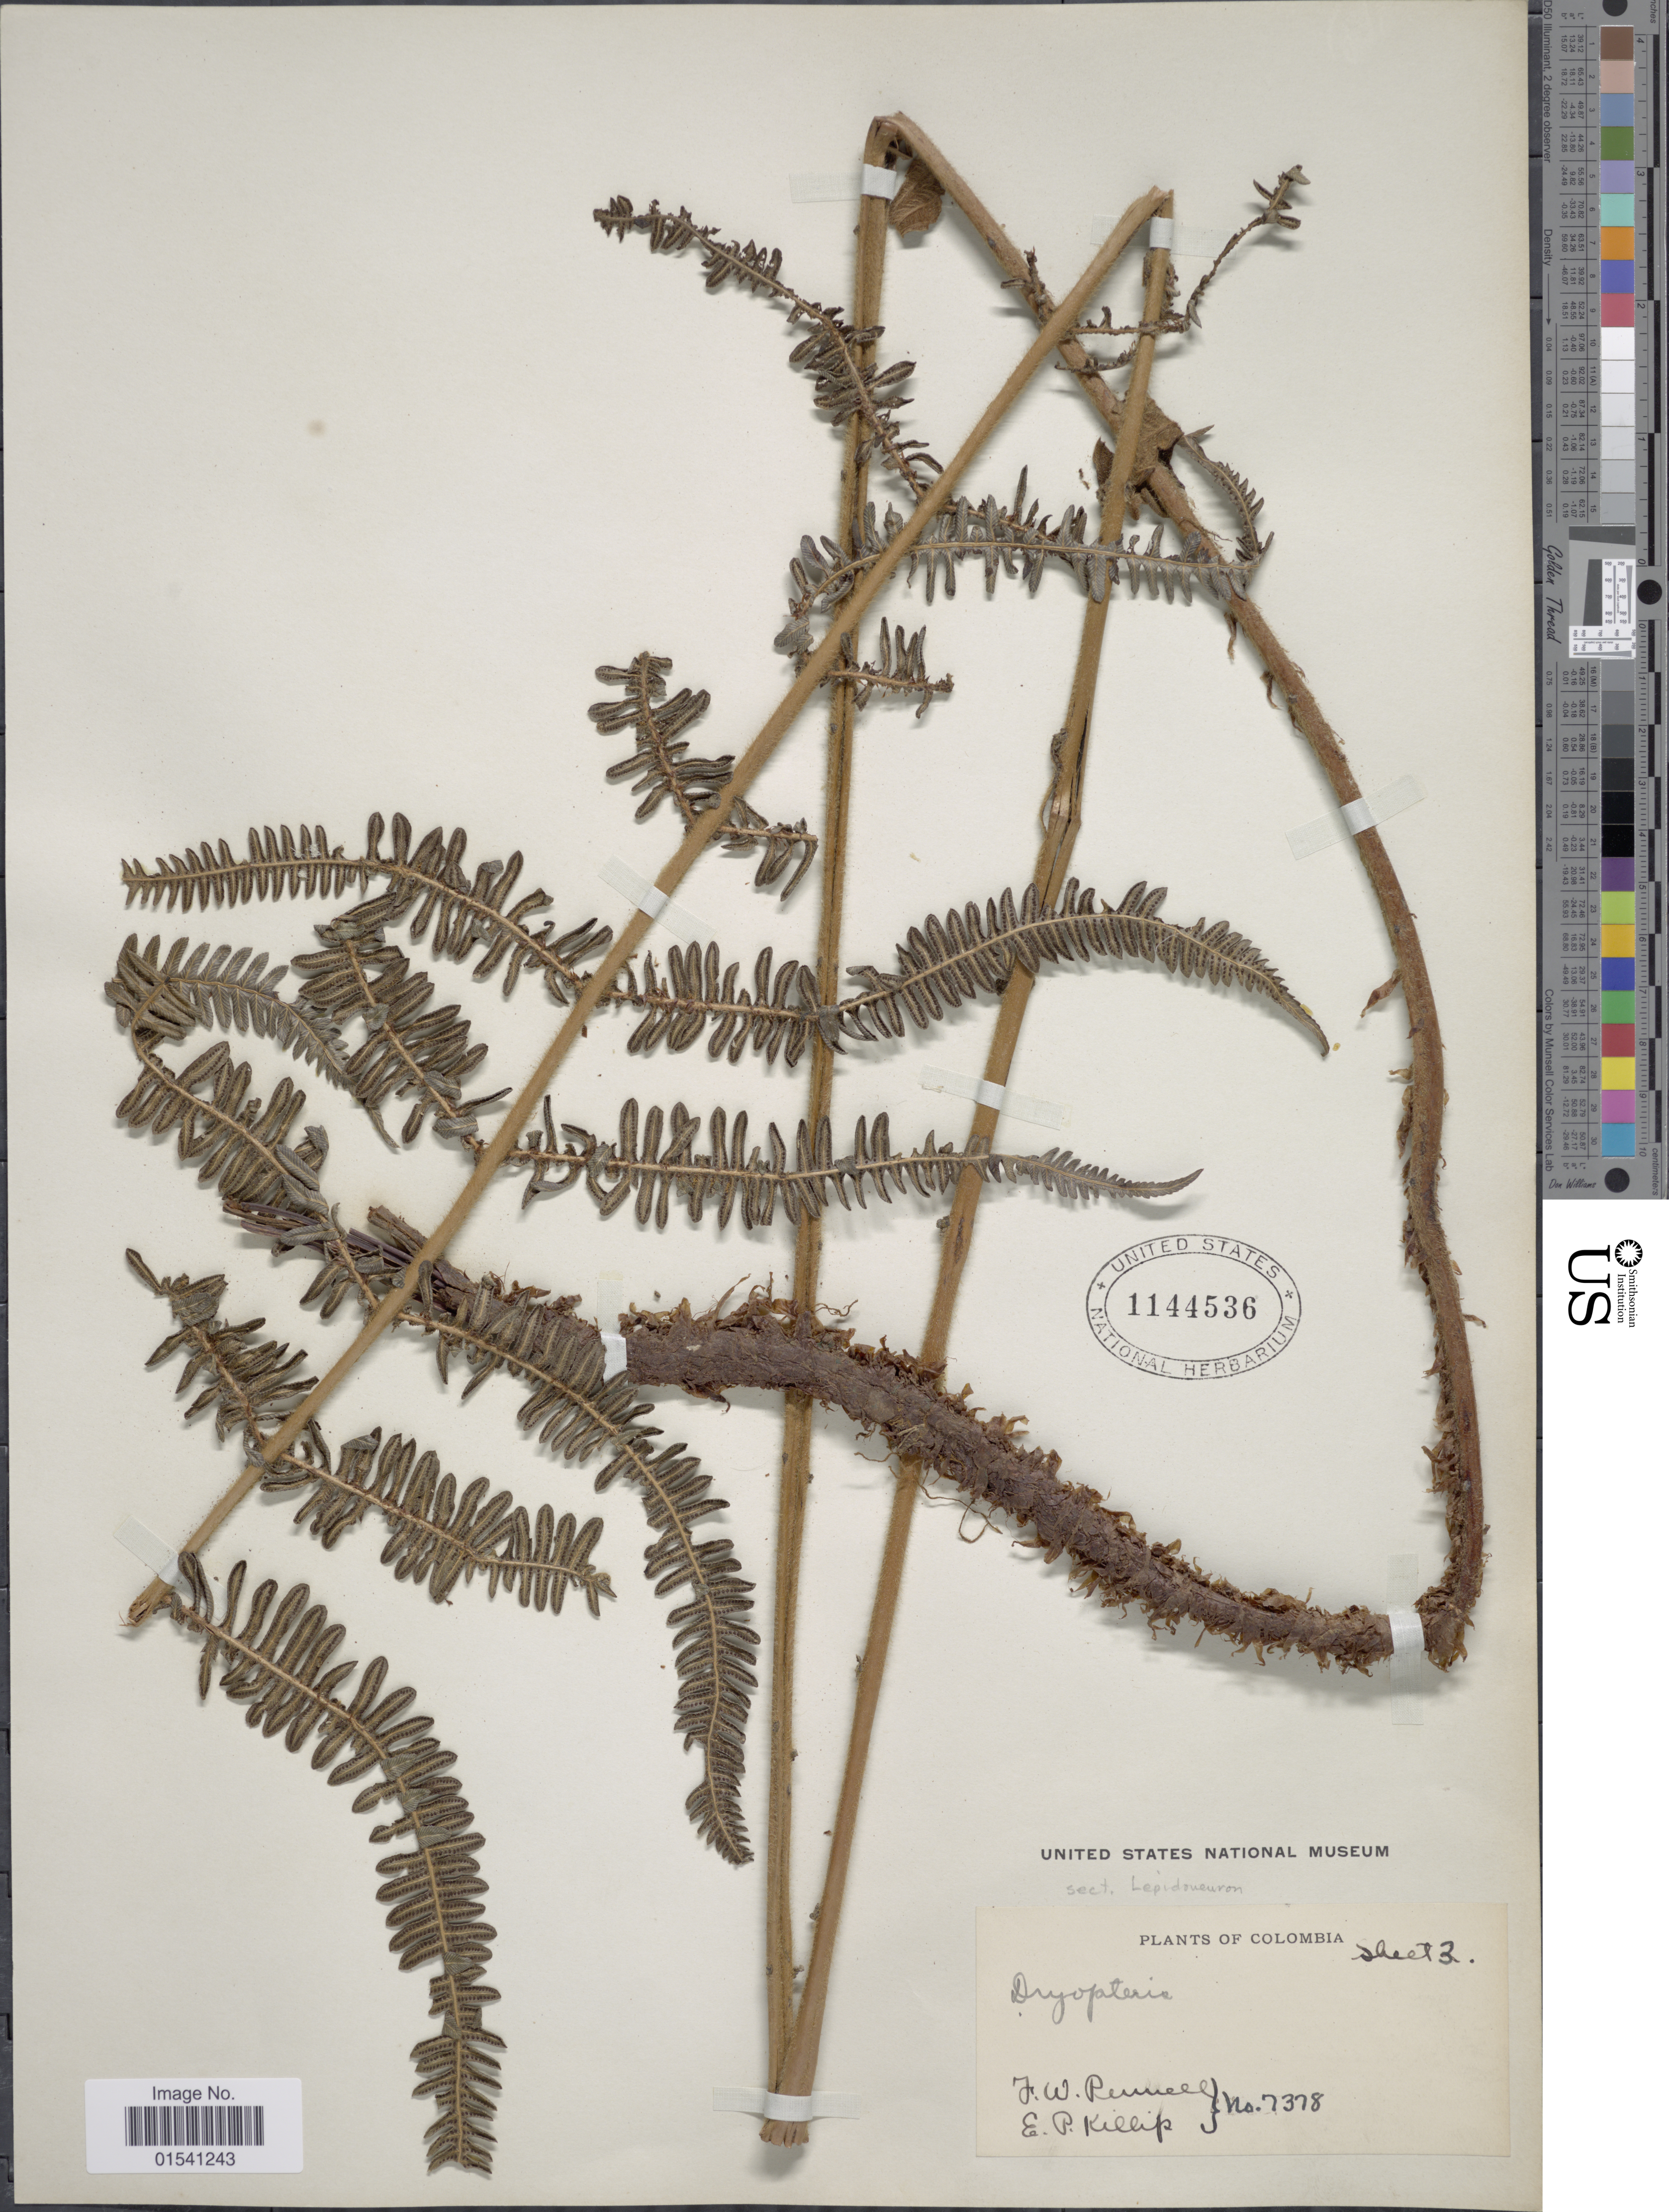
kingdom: Plantae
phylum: Tracheophyta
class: Polypodiopsida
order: Polypodiales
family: Thelypteridaceae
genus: Amauropelta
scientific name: Amauropelta sp.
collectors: F. W. Pennell & E. P. Killip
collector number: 7378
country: Colombia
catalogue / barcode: US 1144536